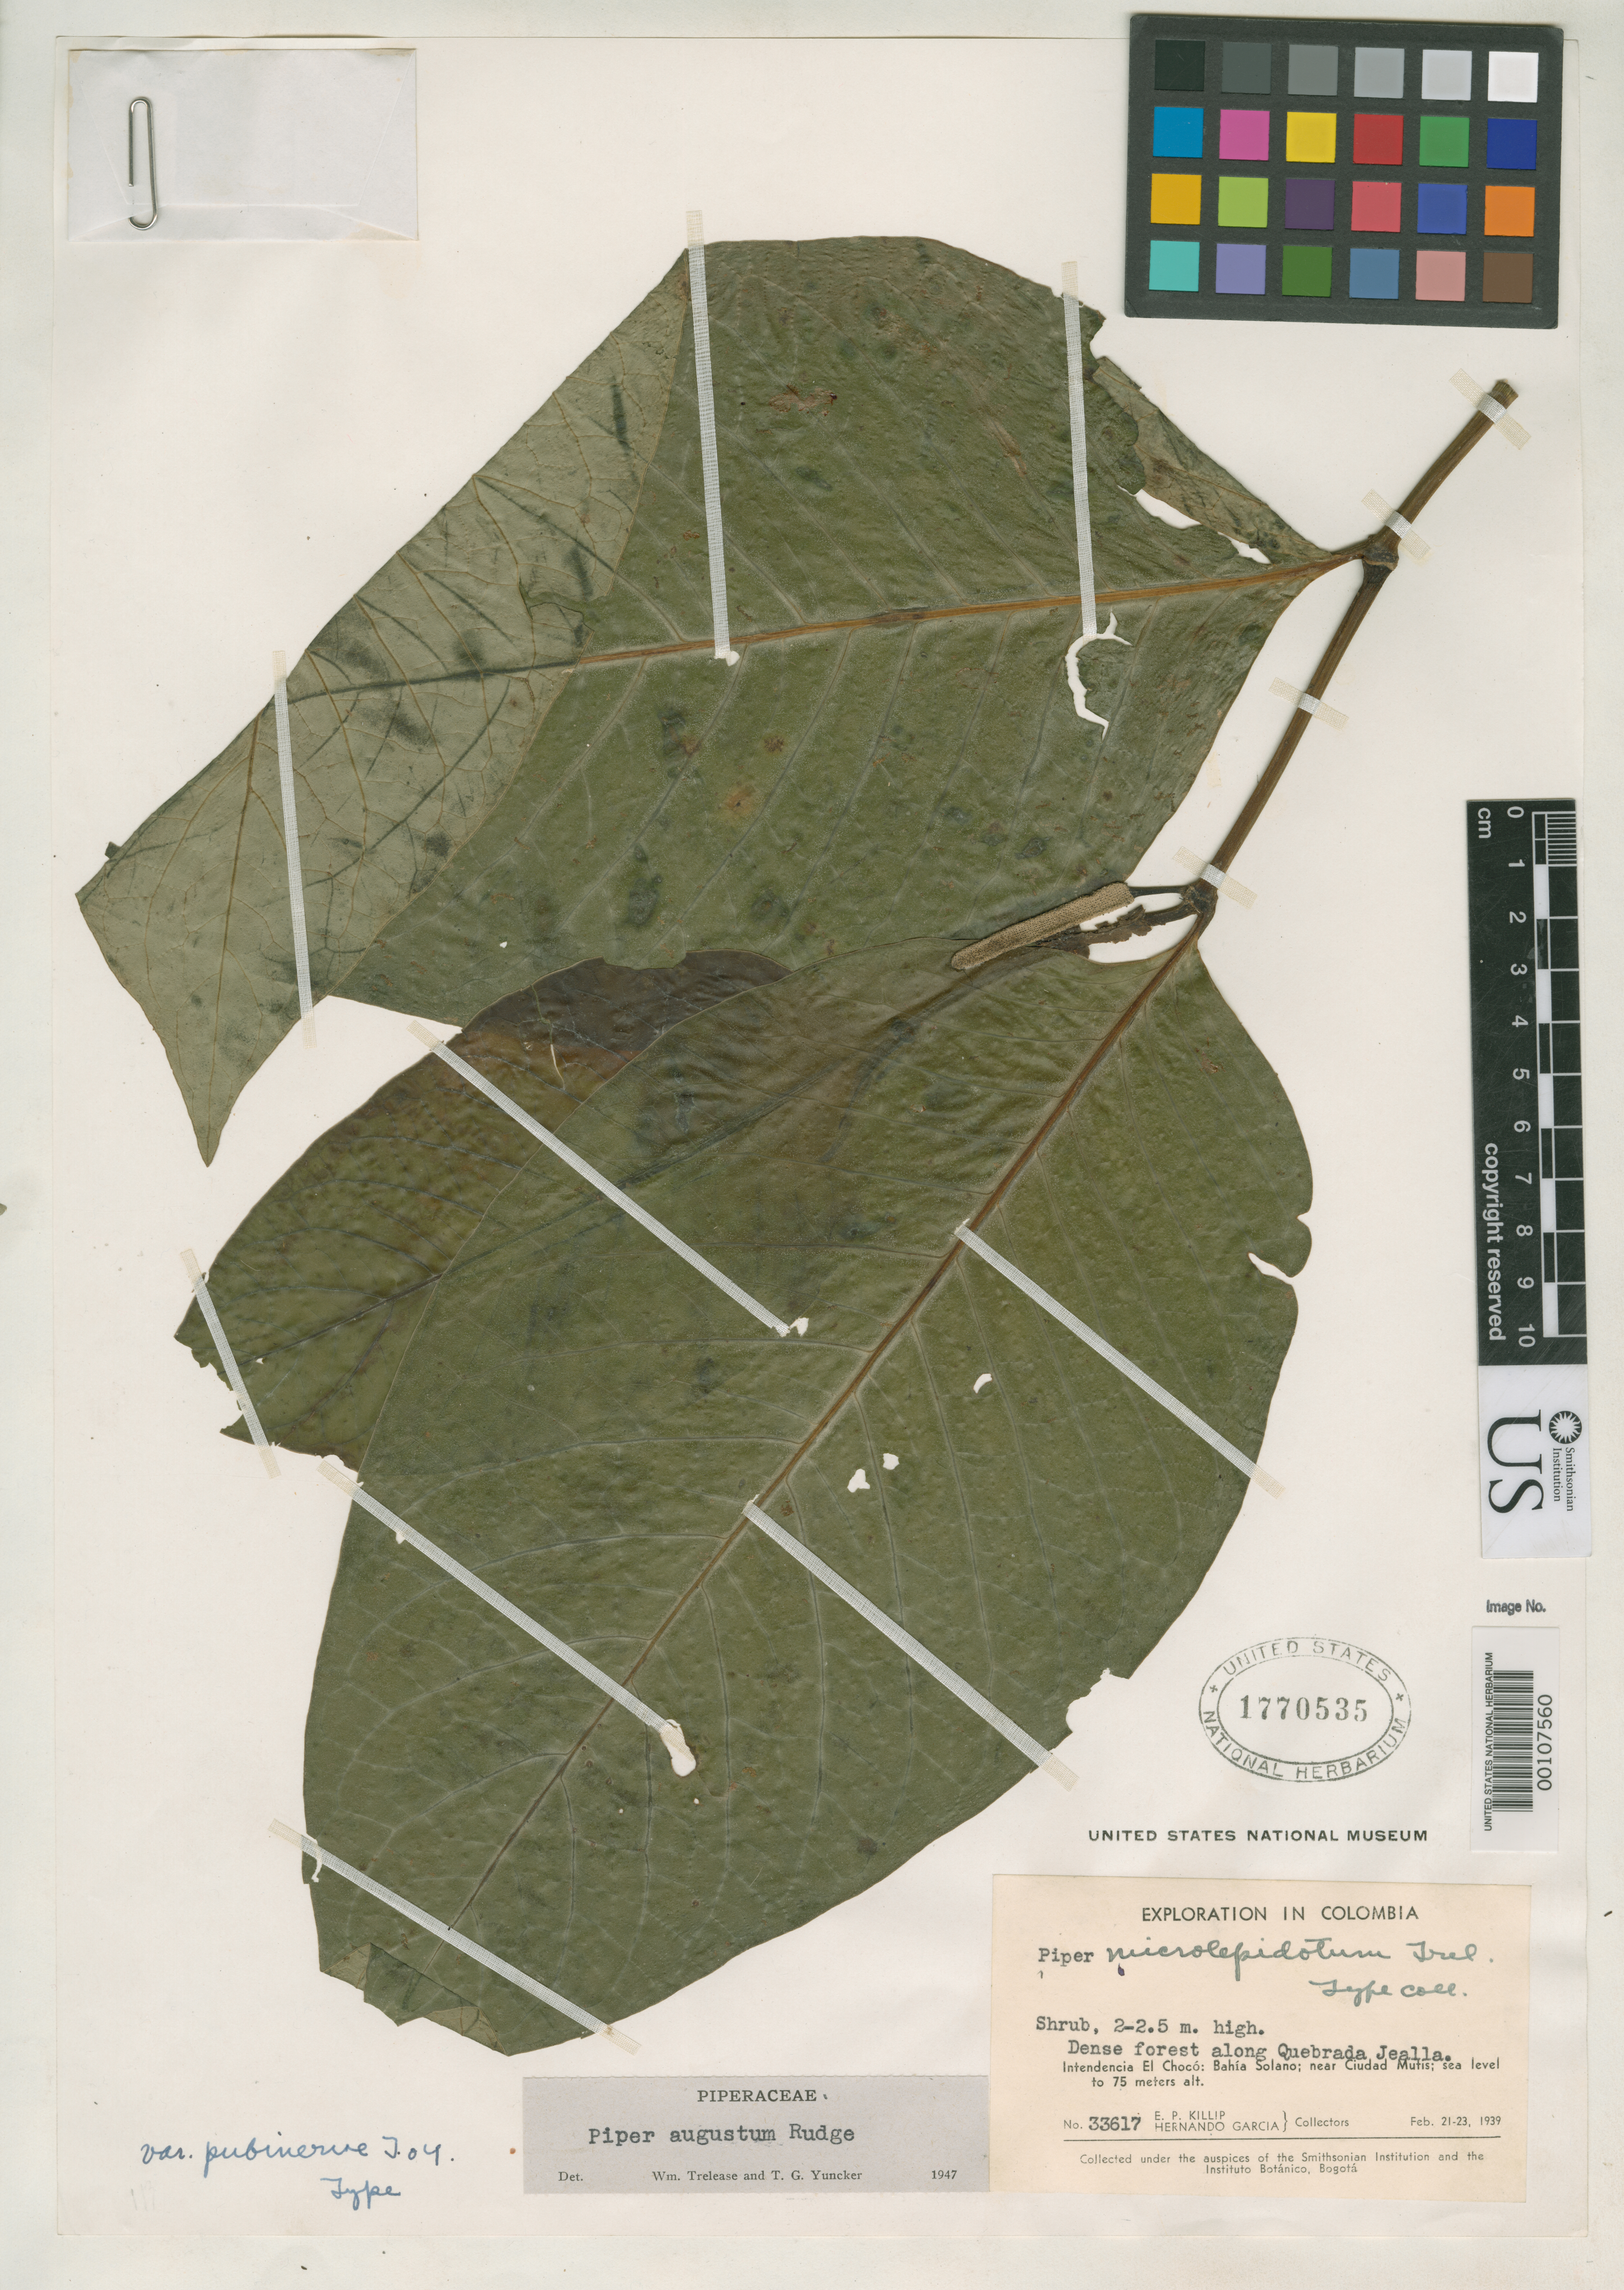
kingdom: Plantae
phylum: Tracheophyta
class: Magnoliopsida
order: Piperales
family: Piperaceae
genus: Piper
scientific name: Piper augustum var. pubinerve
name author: Trel. & Yunck.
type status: Holotype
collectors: E. P. Killip & H. García Barriga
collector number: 33617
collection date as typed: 21 Feb 1939 to 23 Feb 1939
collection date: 1939-02-21/1939-02-23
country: Colombia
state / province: Chocó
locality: Bahia Solano, near Ciudad Mountains, along Quebrada Jella.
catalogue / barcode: US 1770535